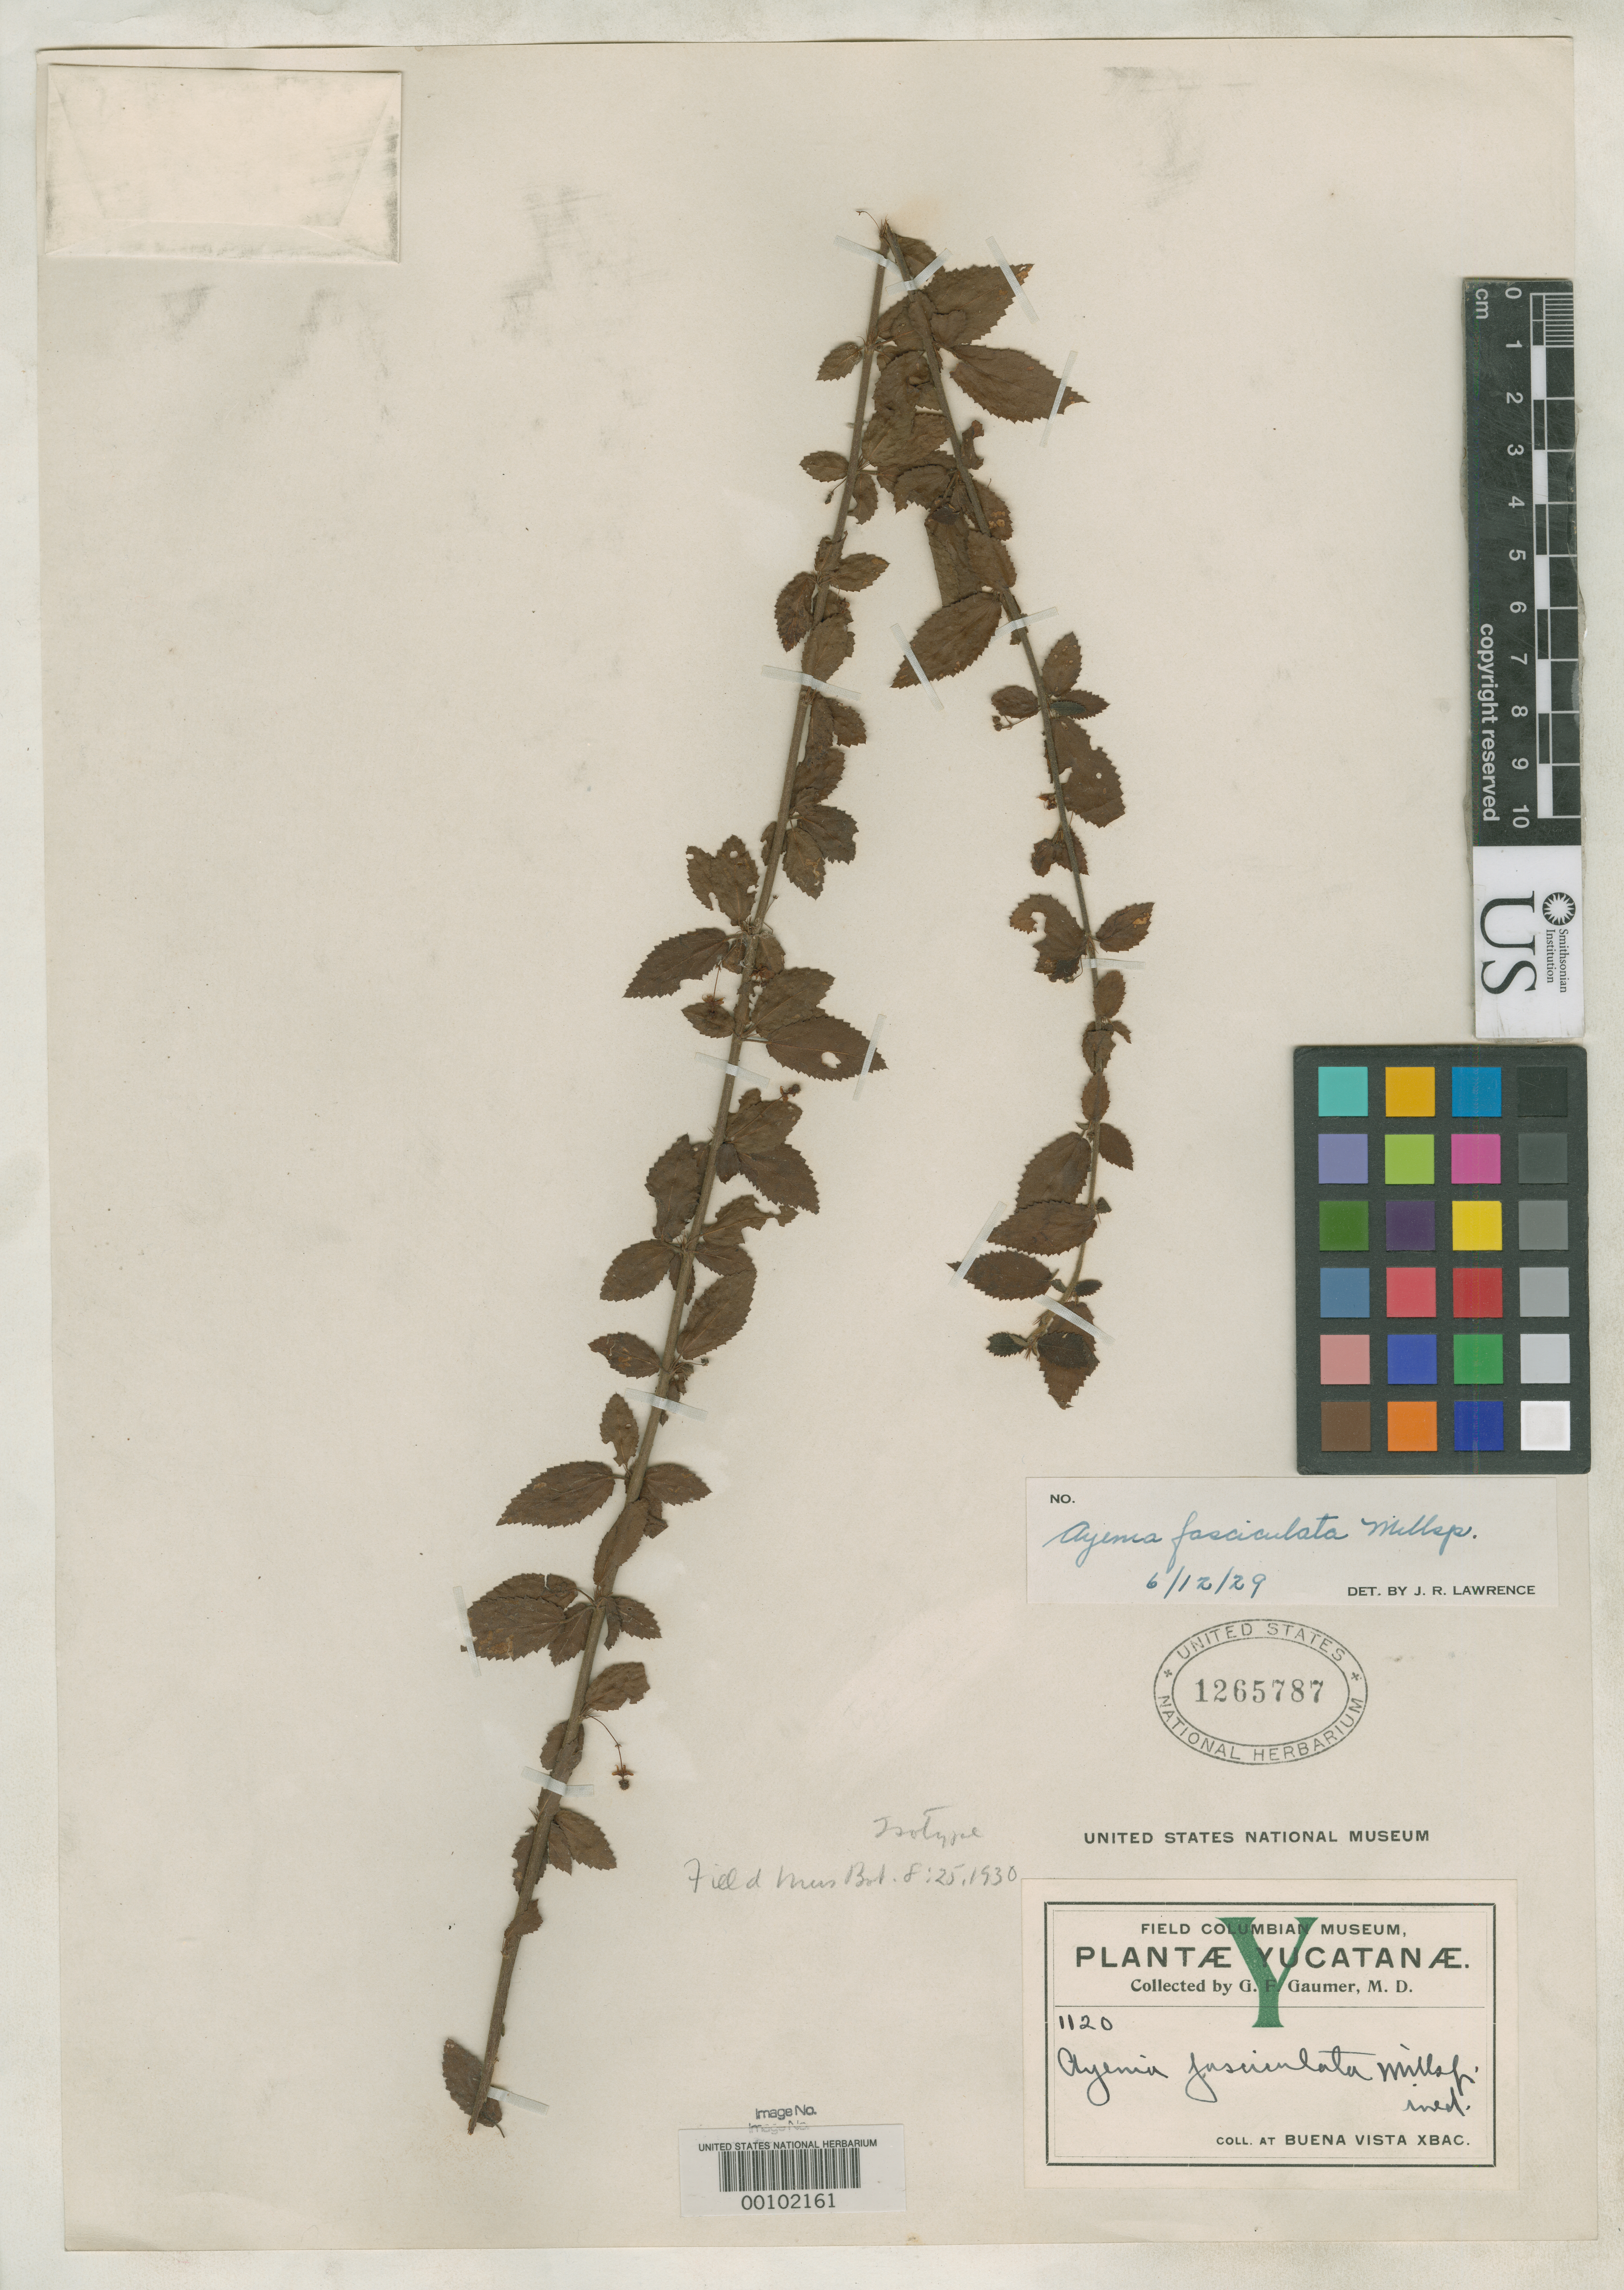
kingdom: Plantae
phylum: Tracheophyta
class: Magnoliopsida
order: Malvales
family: Malvaceae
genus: Ayenia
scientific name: Ayenia fasciculata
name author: Millsp.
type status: Isotype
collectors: G. F. Gaumer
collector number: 1120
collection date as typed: Aug 1896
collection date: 1896-08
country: Mexico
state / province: Yucatán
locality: Buena Vista Xbac.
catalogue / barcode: US 1265787